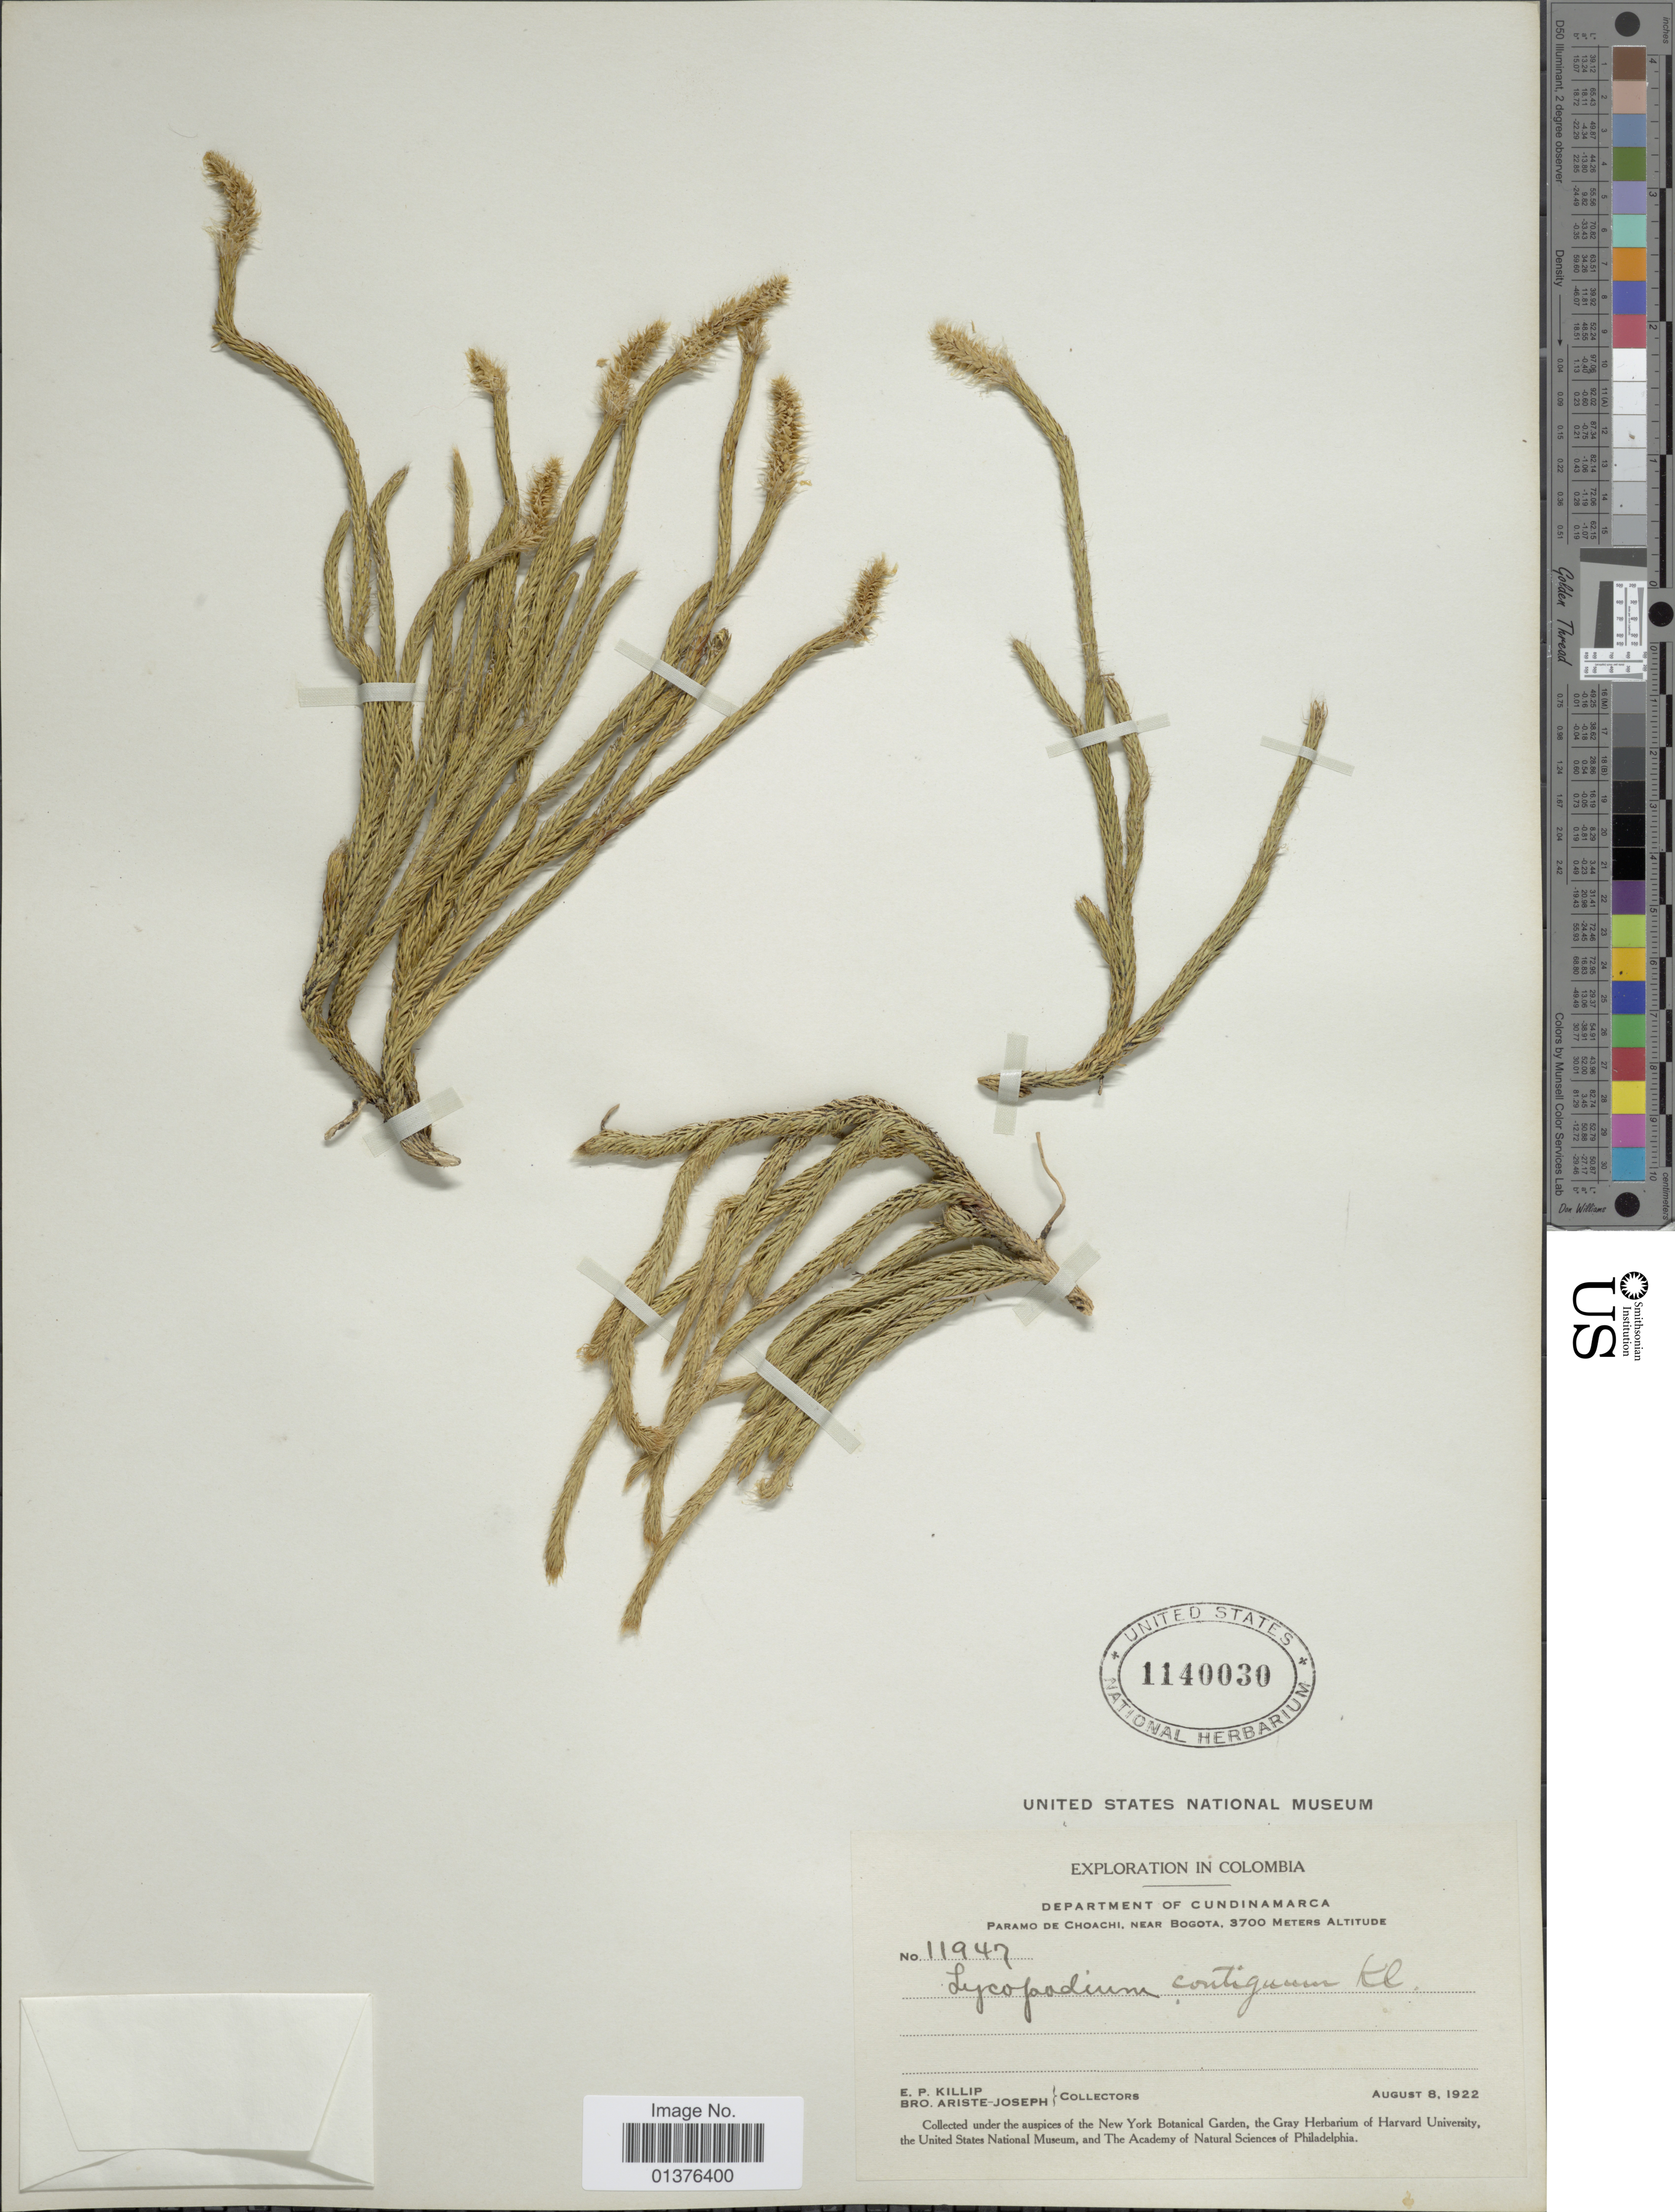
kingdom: Plantae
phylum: Tracheophyta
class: Lycopodiopsida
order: Lycopodiales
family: Lycopodiaceae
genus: Lycopodium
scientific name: Lycopodium clavatum subsp. contiguum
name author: (Klotzsch) B. Øllg.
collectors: E. P. Killip & Bro. Ariste-Joseph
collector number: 11947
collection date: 1922-08-08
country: Colombia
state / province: Cundinamarca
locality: Paramo de Choachi, near Bogota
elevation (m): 3700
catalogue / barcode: US 1140030